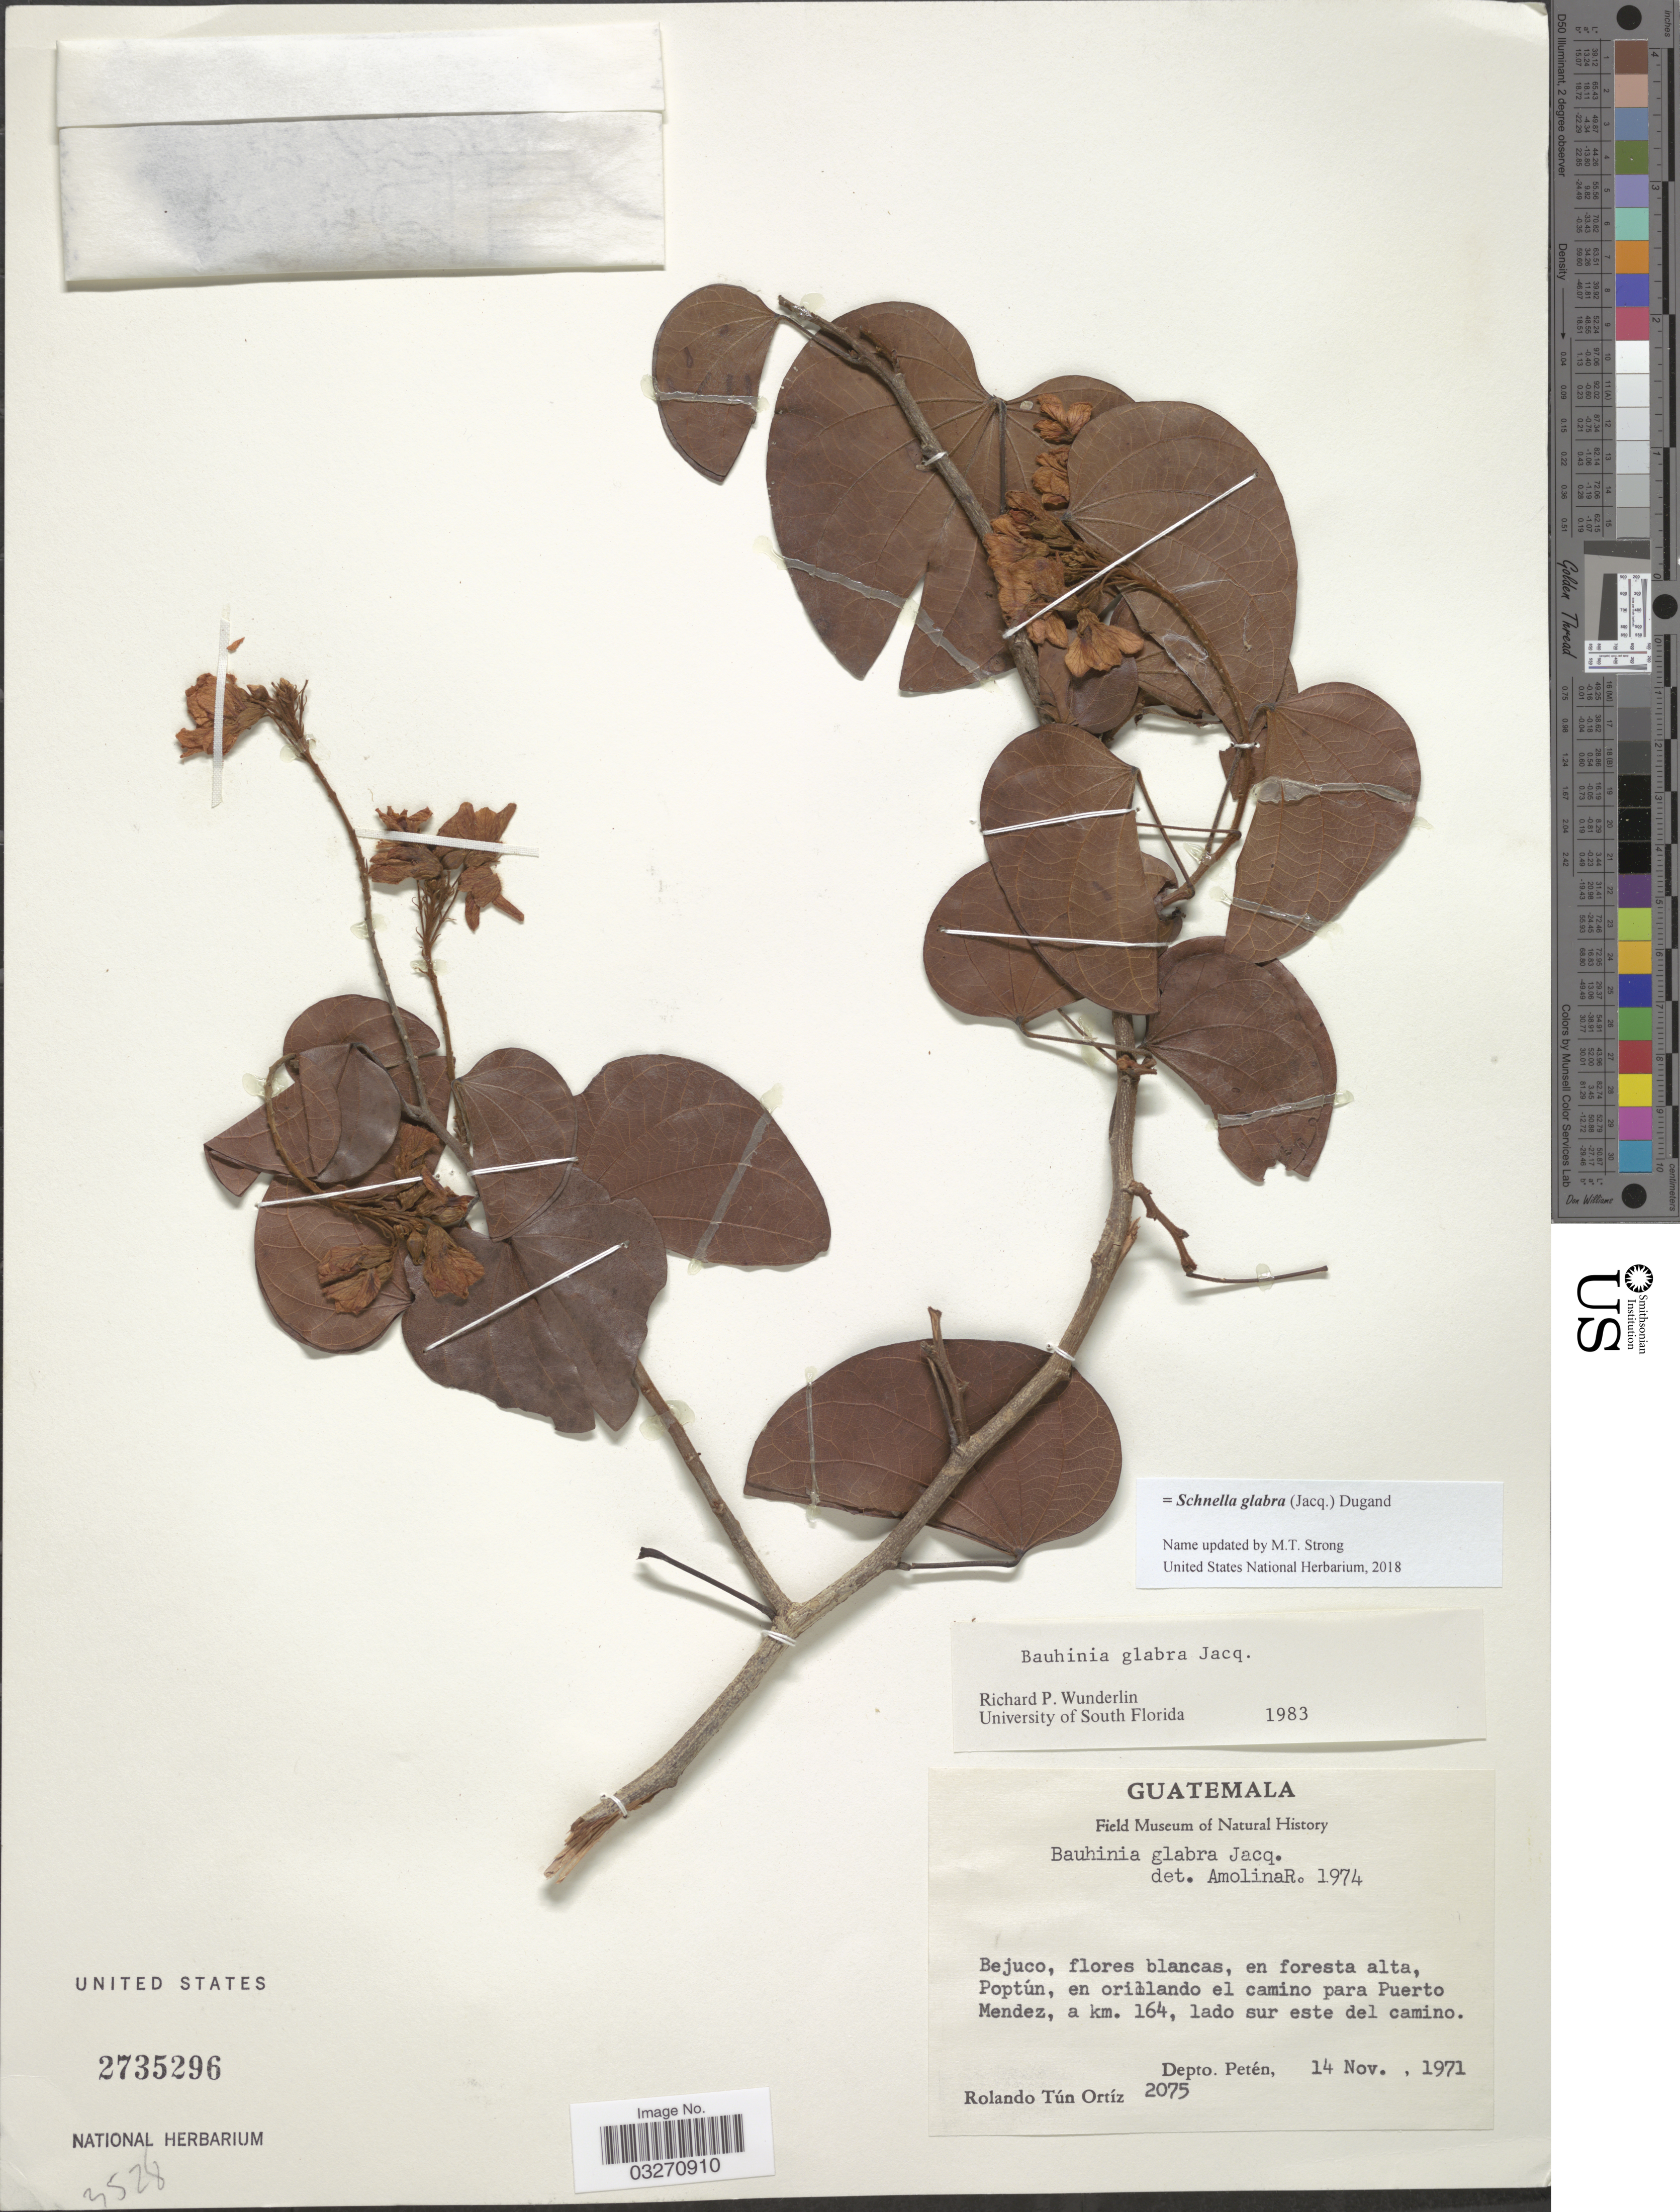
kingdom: Plantae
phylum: Tracheophyta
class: Magnoliopsida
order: Fabales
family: Fabaceae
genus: Schnella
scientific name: Schnella glabra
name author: (Jacq.) Dugand G.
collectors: R. T. Ortíz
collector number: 2075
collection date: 1971-11-14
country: Guatemala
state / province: El Petén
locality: En foresta alta, Poptún, en orillando el camino para Puerto Mendez, a km. 164, lado sur este del camino. Depto. Petén.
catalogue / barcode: US 2735296